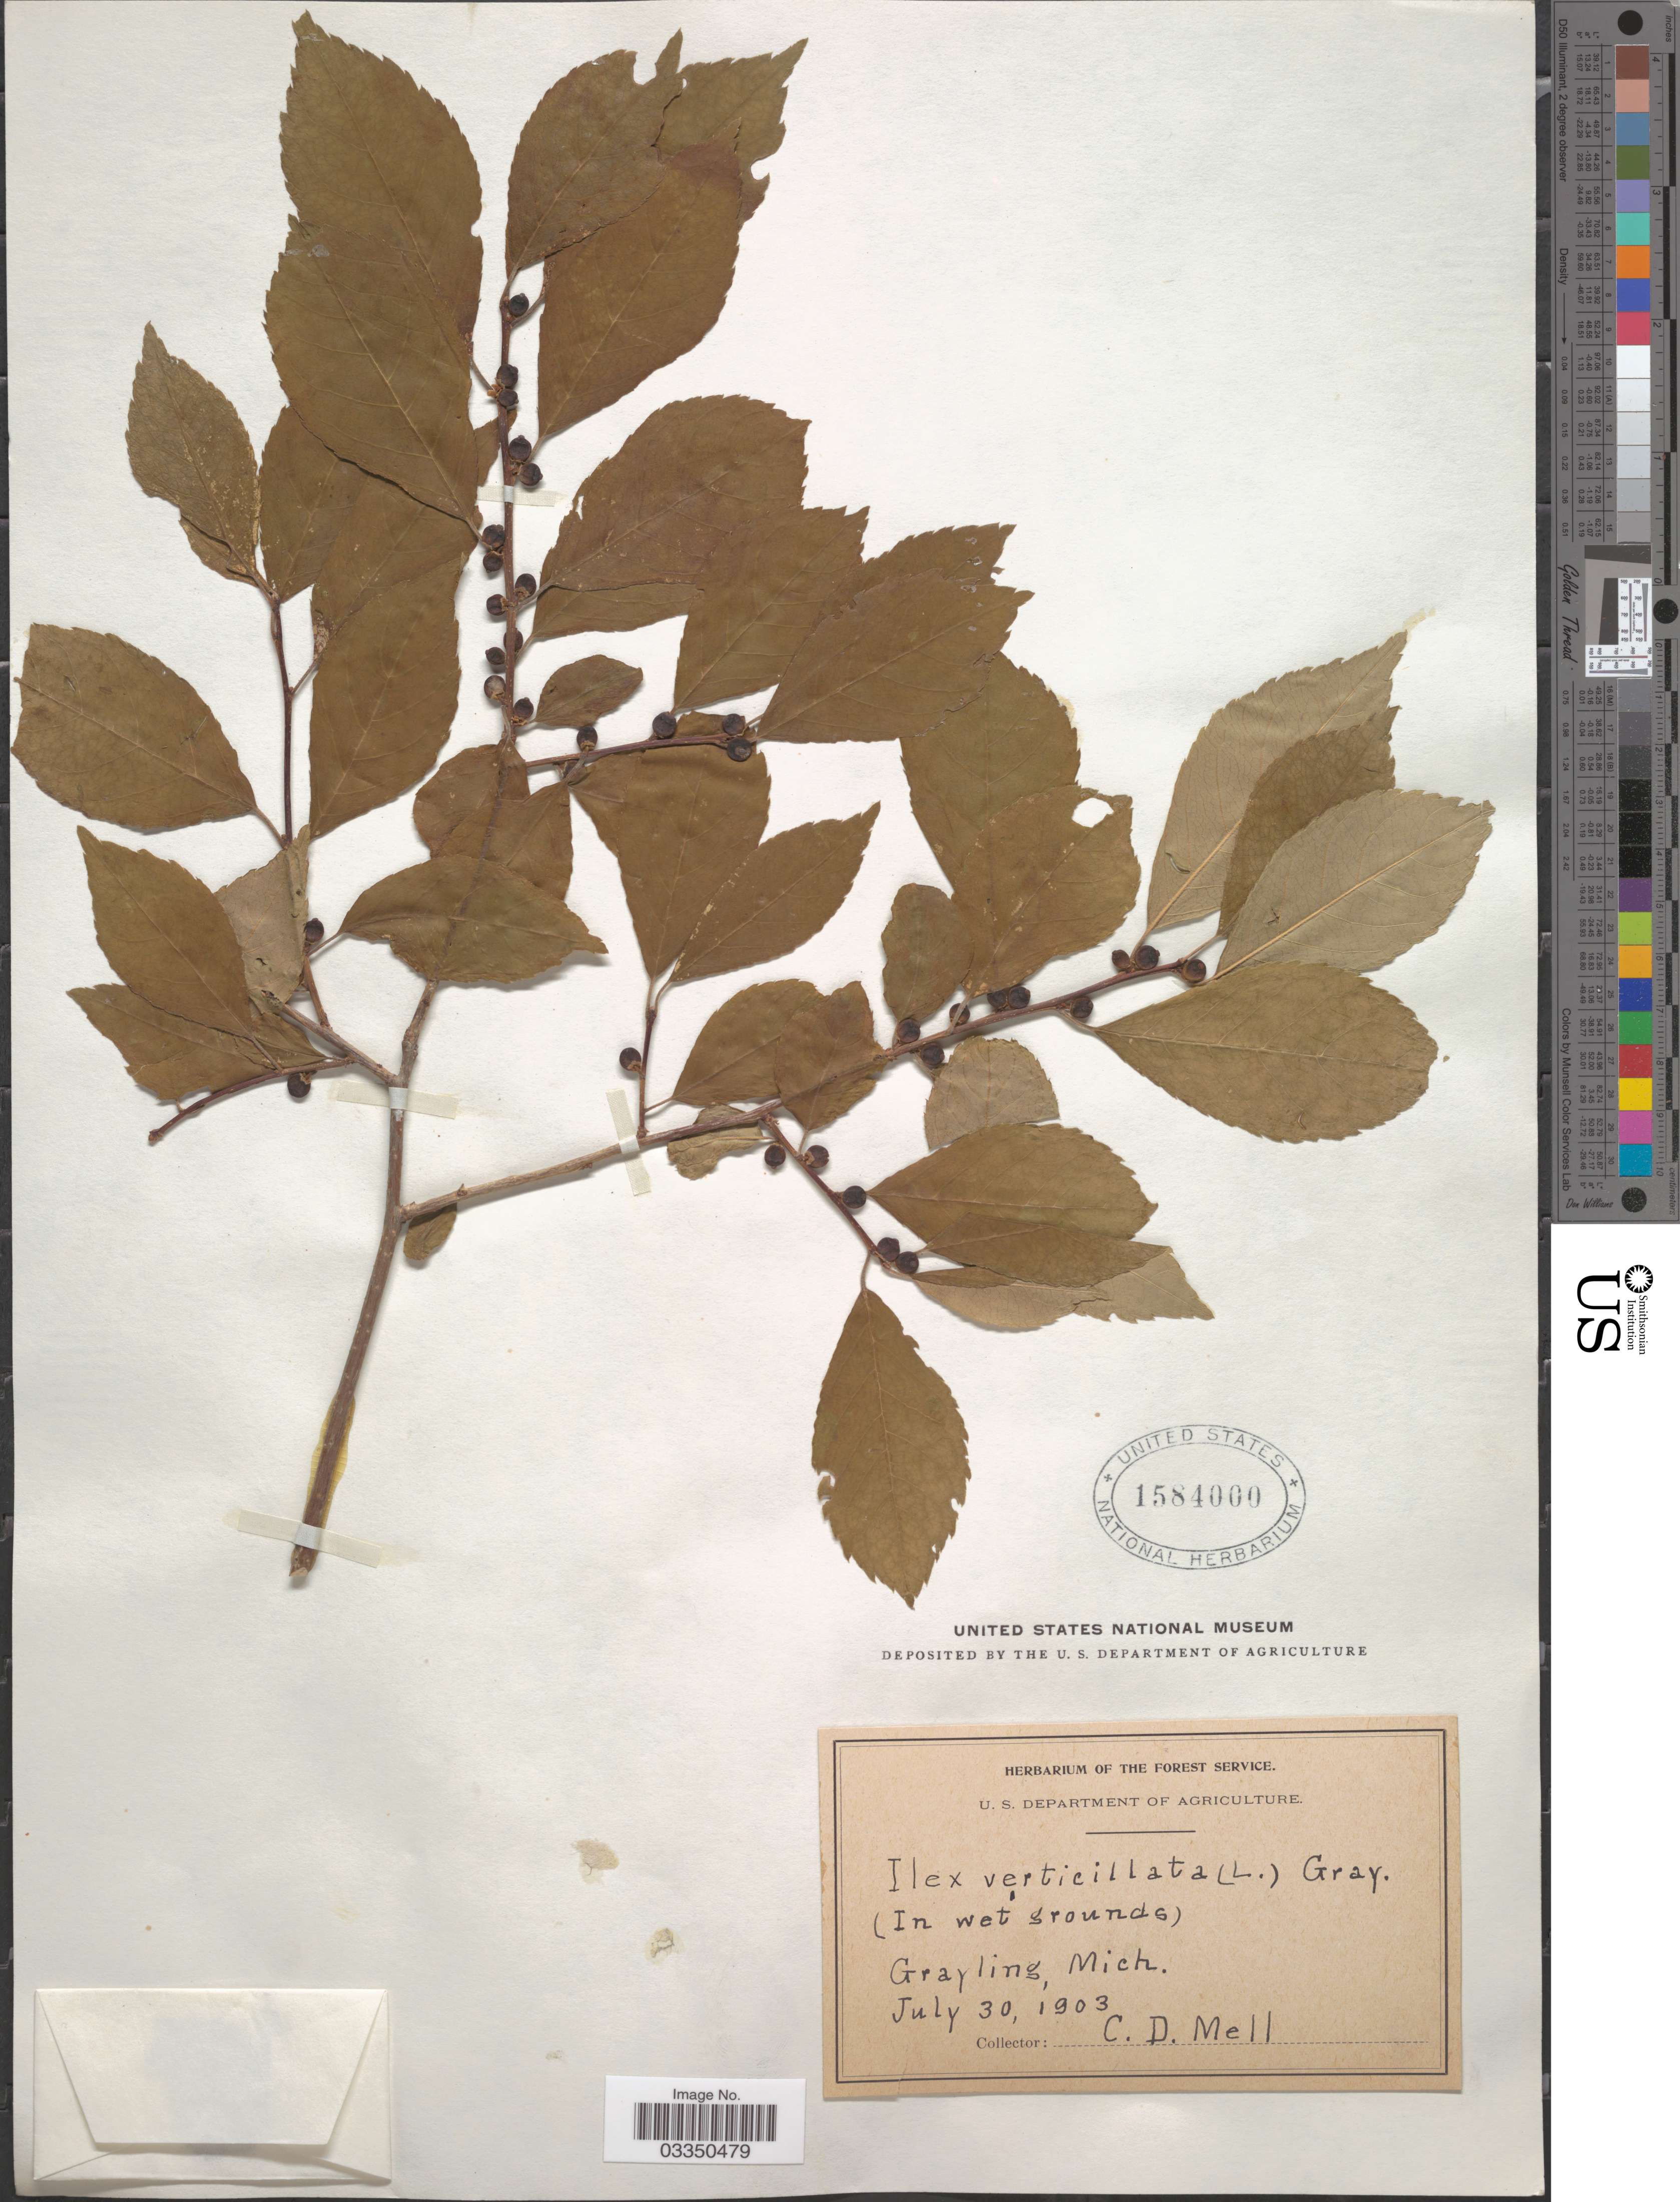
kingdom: Plantae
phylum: Tracheophyta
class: Magnoliopsida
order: Aquifoliales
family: Aquifoliaceae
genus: Ilex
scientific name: Ilex verticillata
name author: (L.) A. Gray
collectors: C. D. Mell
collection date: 1903-07-30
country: United States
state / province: Michigan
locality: Grayling.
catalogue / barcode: US 1584000